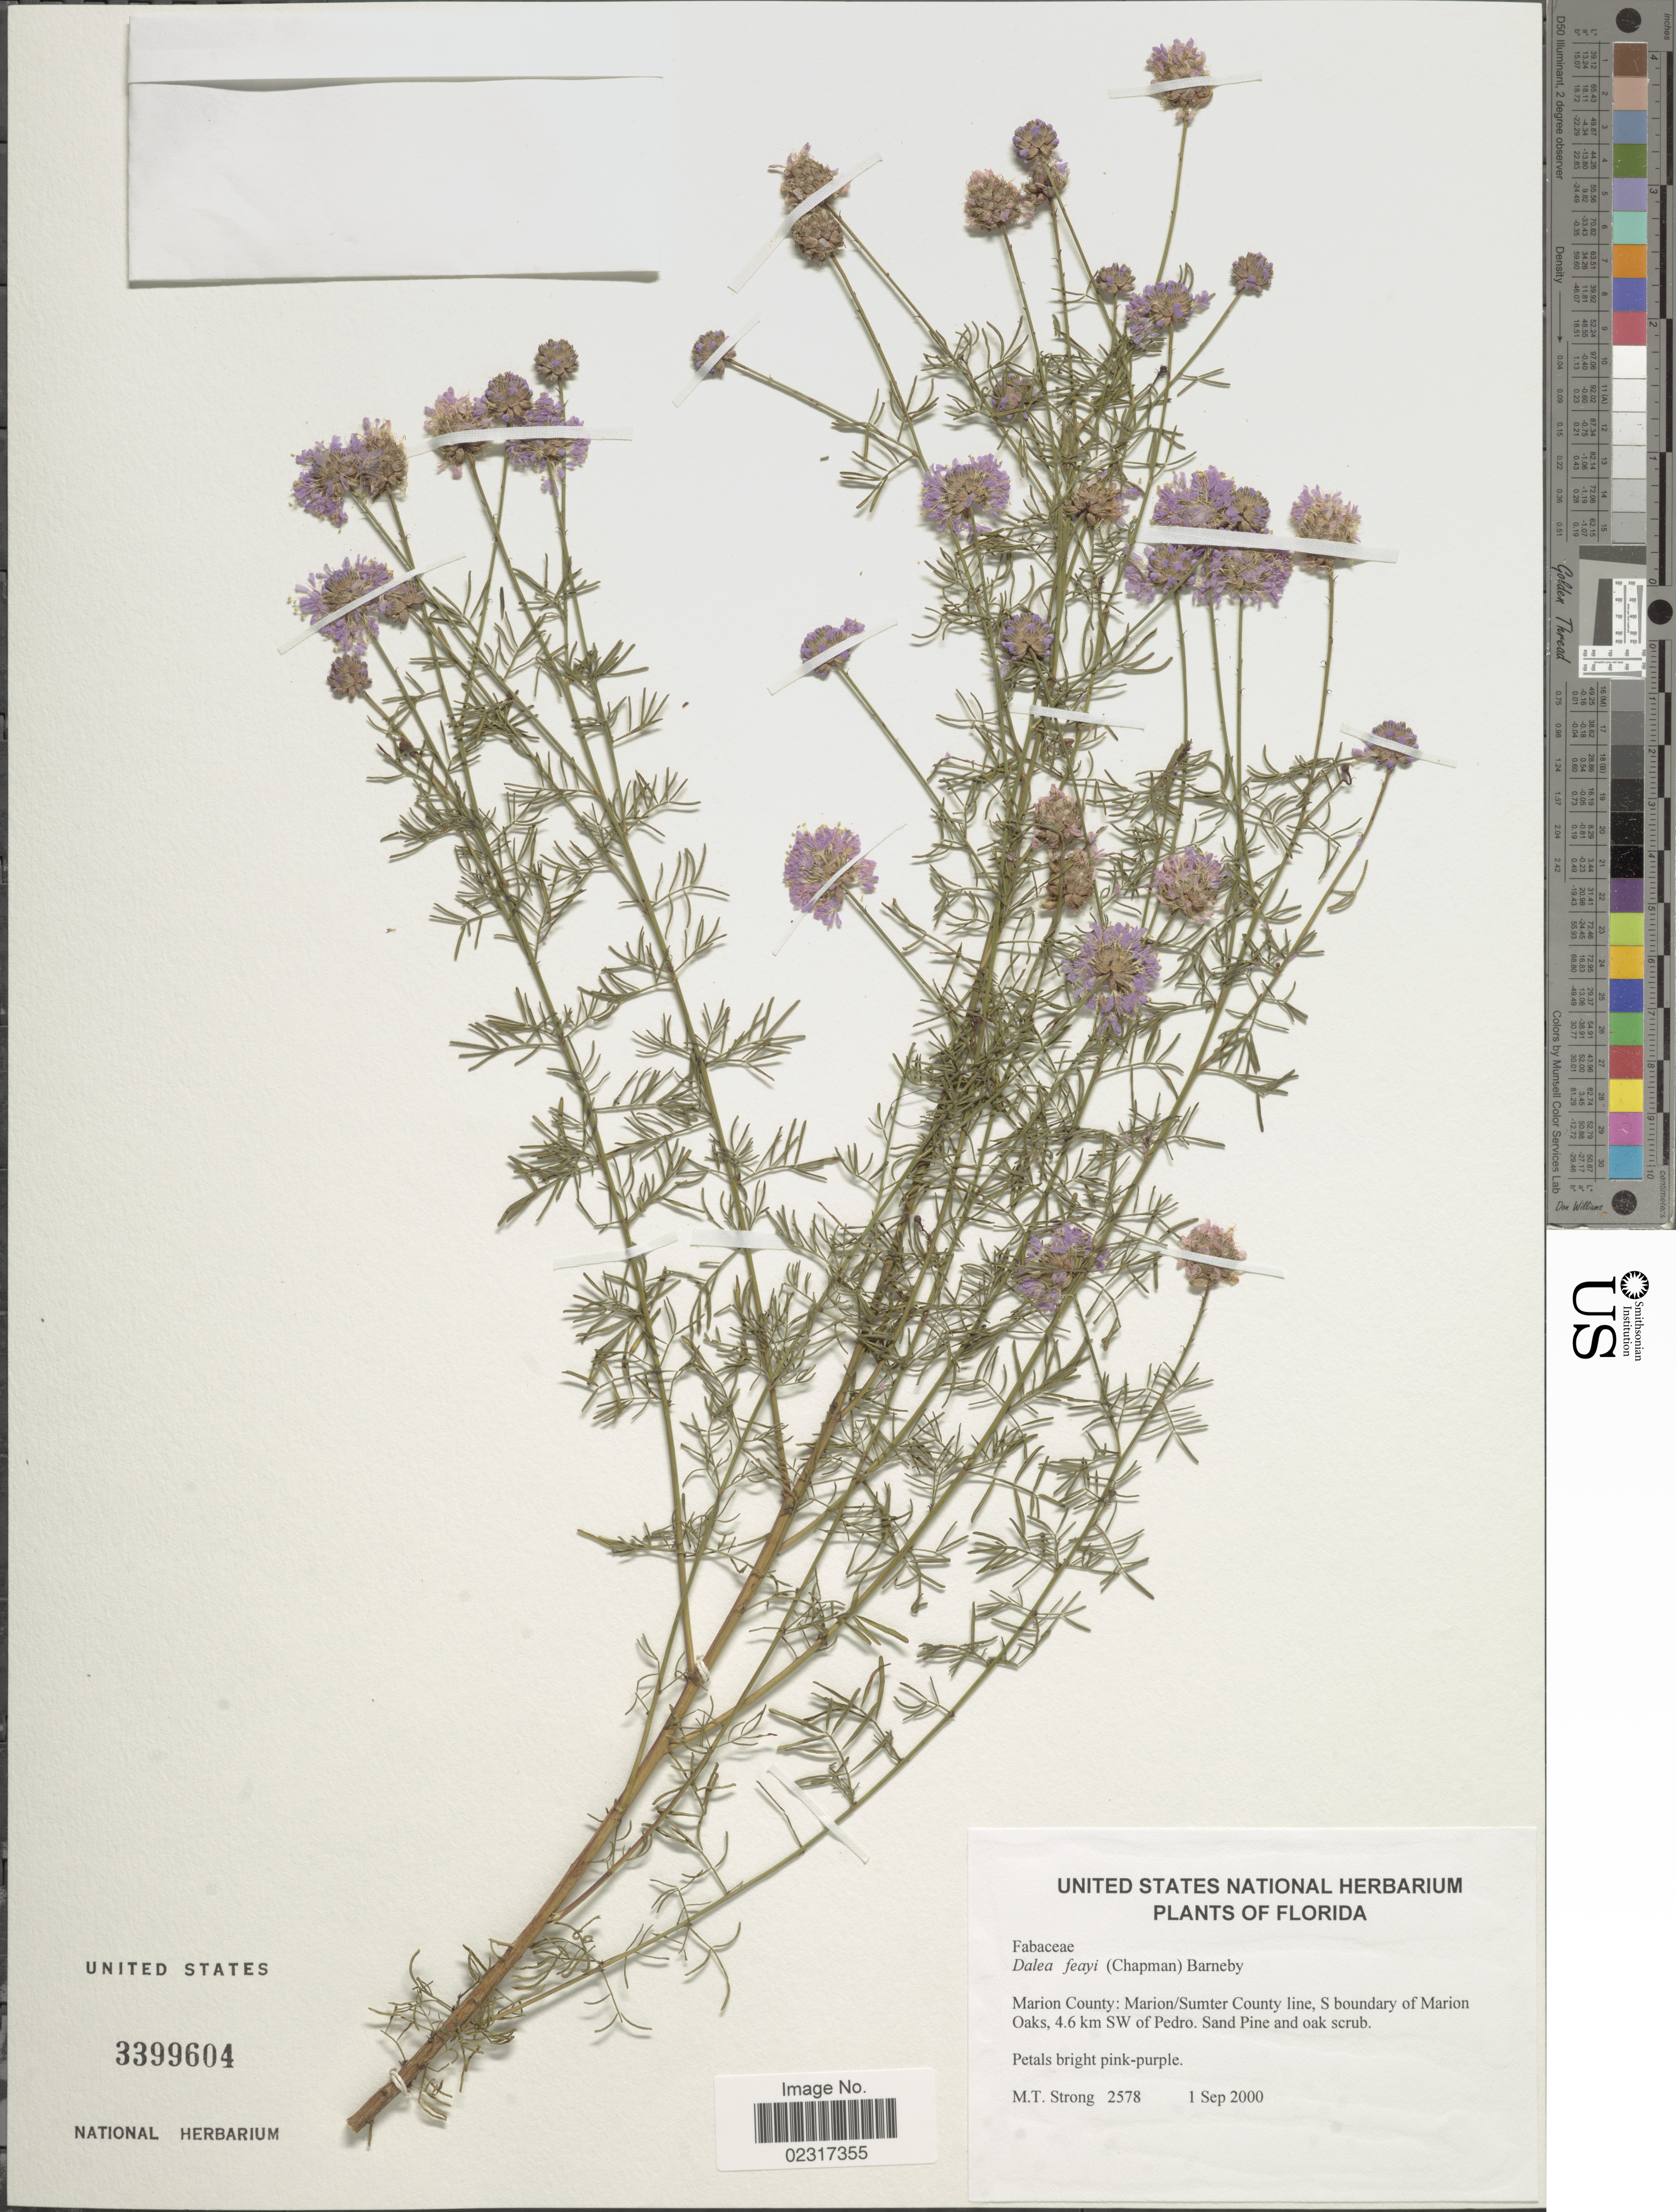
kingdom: Plantae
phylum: Tracheophyta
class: Magnoliopsida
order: Fabales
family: Fabaceae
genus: Dalea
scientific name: Dalea feayi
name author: (Chapm.) Barneby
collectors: M. T. Strong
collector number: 2578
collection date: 2000-09-01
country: United States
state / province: Florida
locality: Marion County: Marion/ Sumter County line, S boundary of Marion Oaks, 4.6 km SW of Perdo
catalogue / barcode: US 3399604